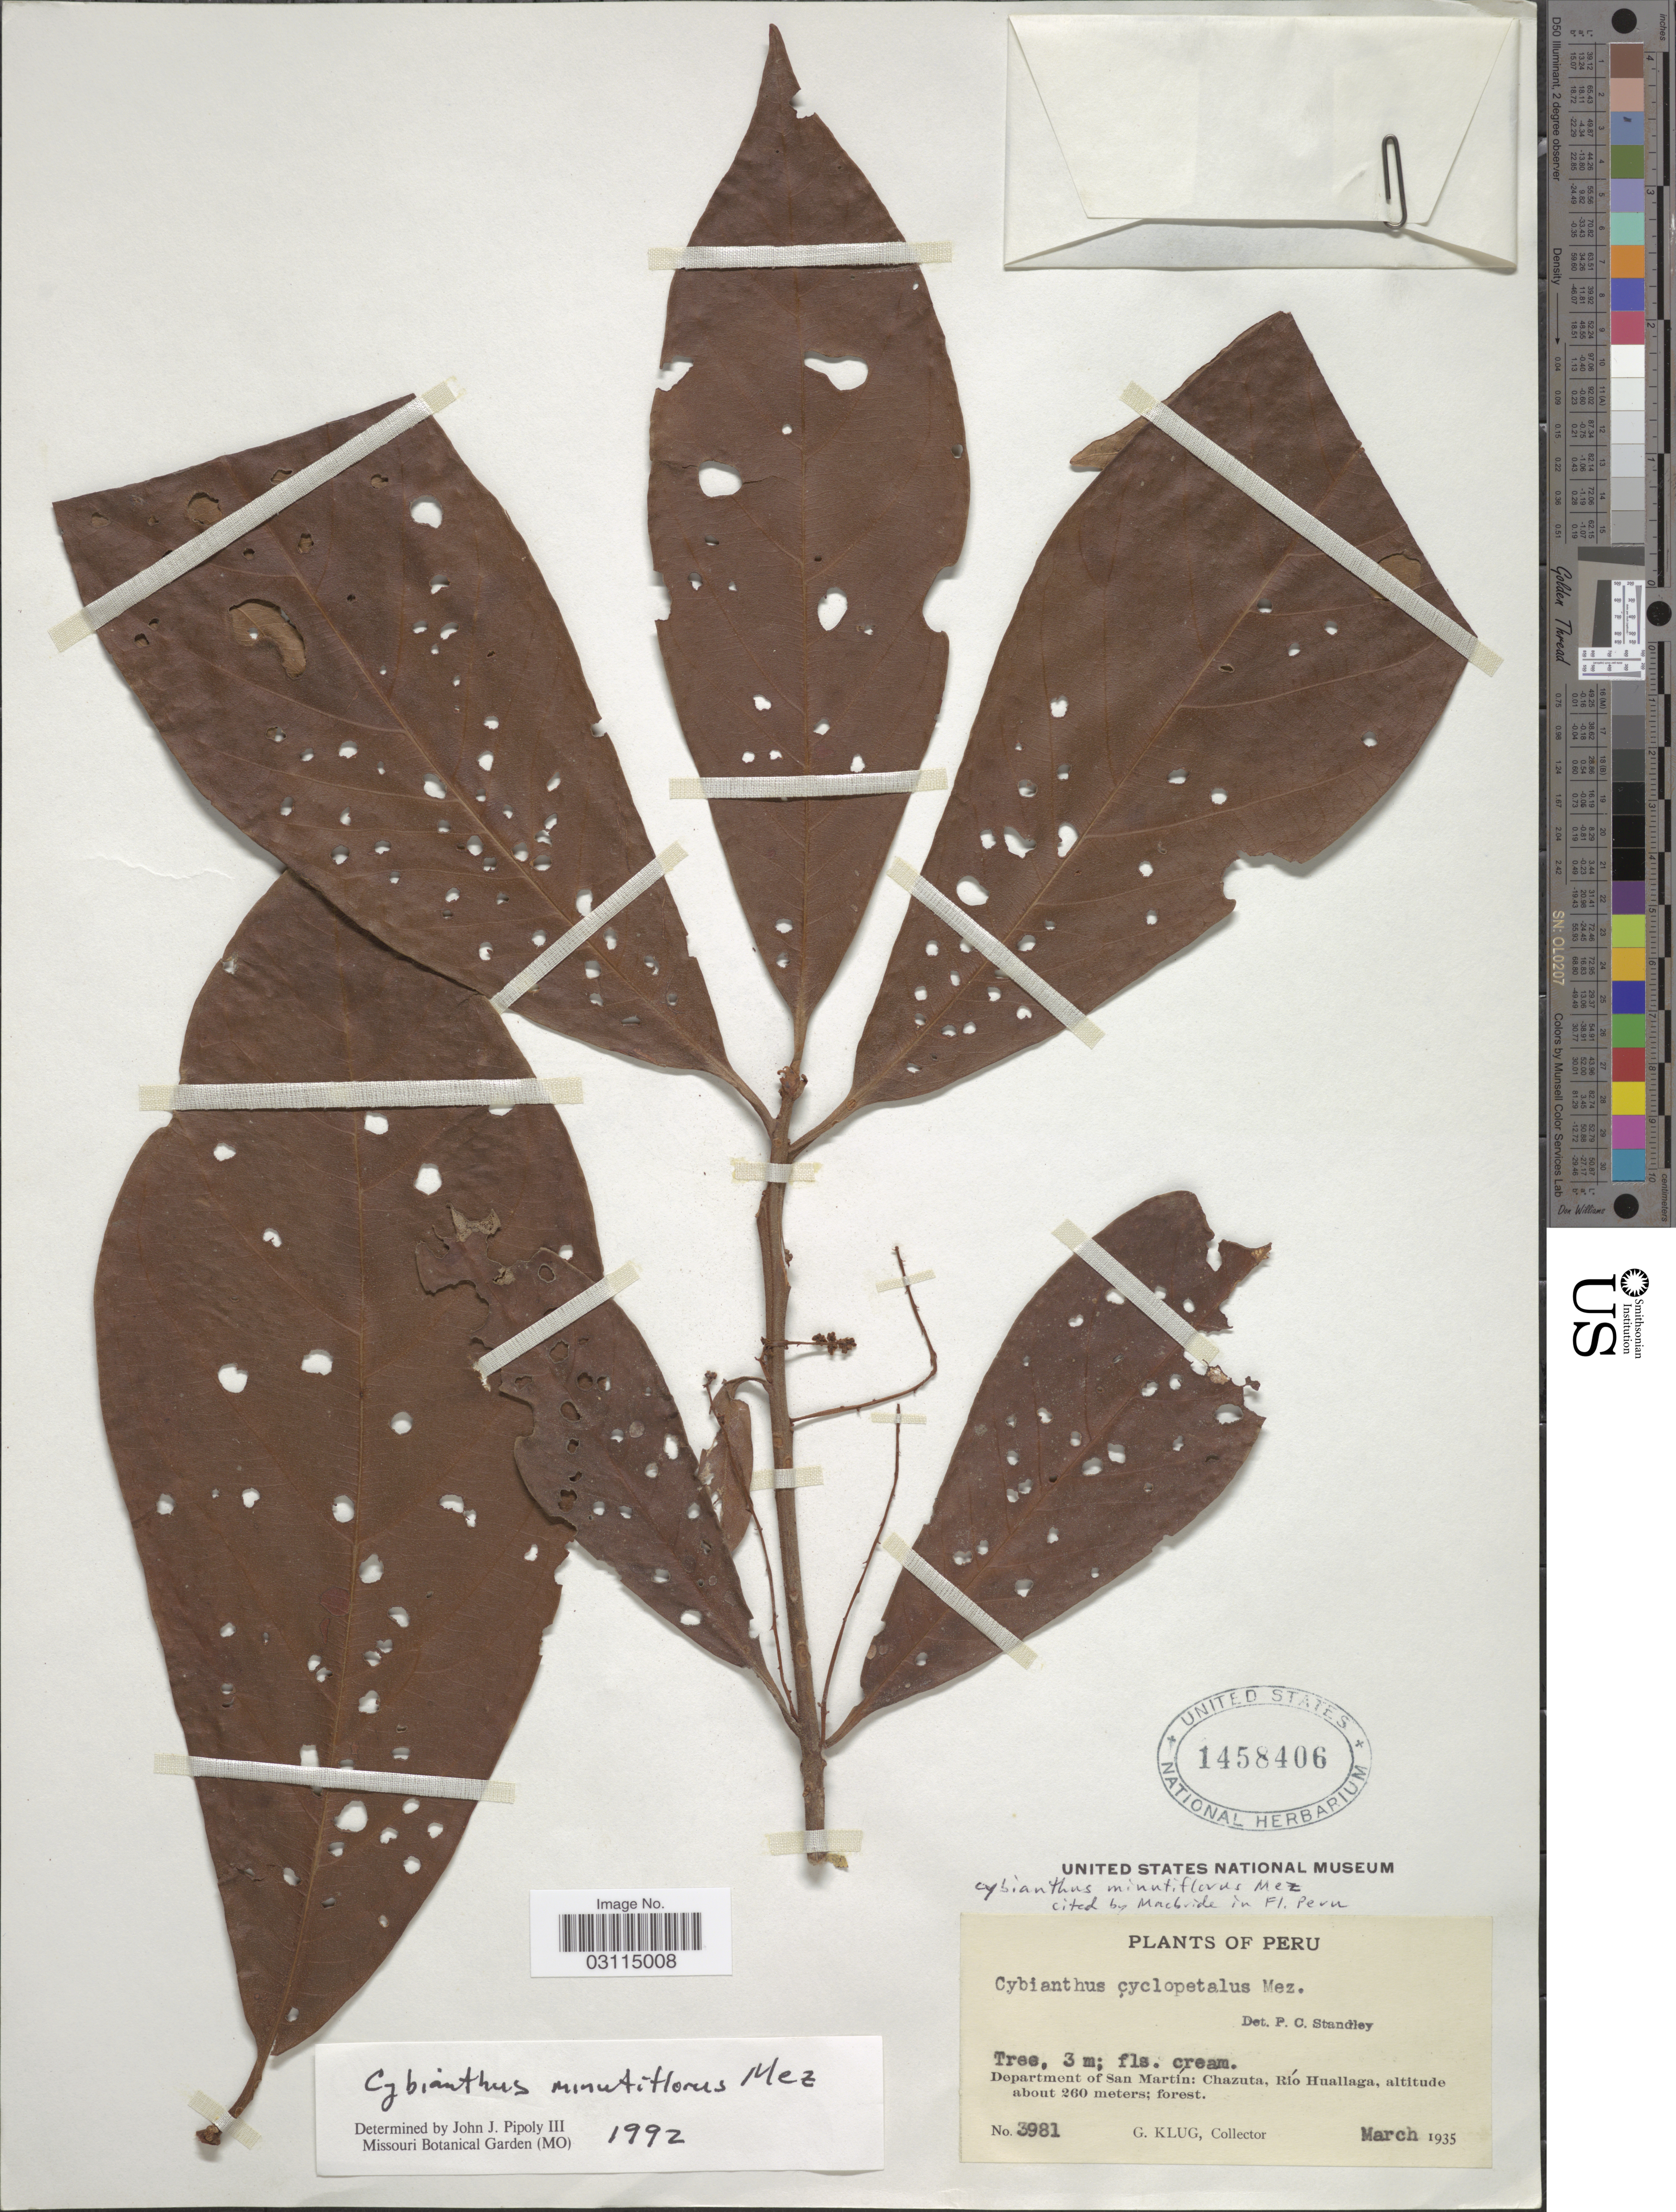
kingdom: Plantae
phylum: Tracheophyta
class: Magnoliopsida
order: Ericales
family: Primulaceae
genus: Cybianthus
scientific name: Cybianthus minutiflorus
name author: Mez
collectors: G. Klug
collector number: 3981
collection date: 1935-03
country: Peru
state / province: San Martín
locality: Department of San Martín: Chazuta, Río Huallaga.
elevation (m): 260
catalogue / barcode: US 1458406